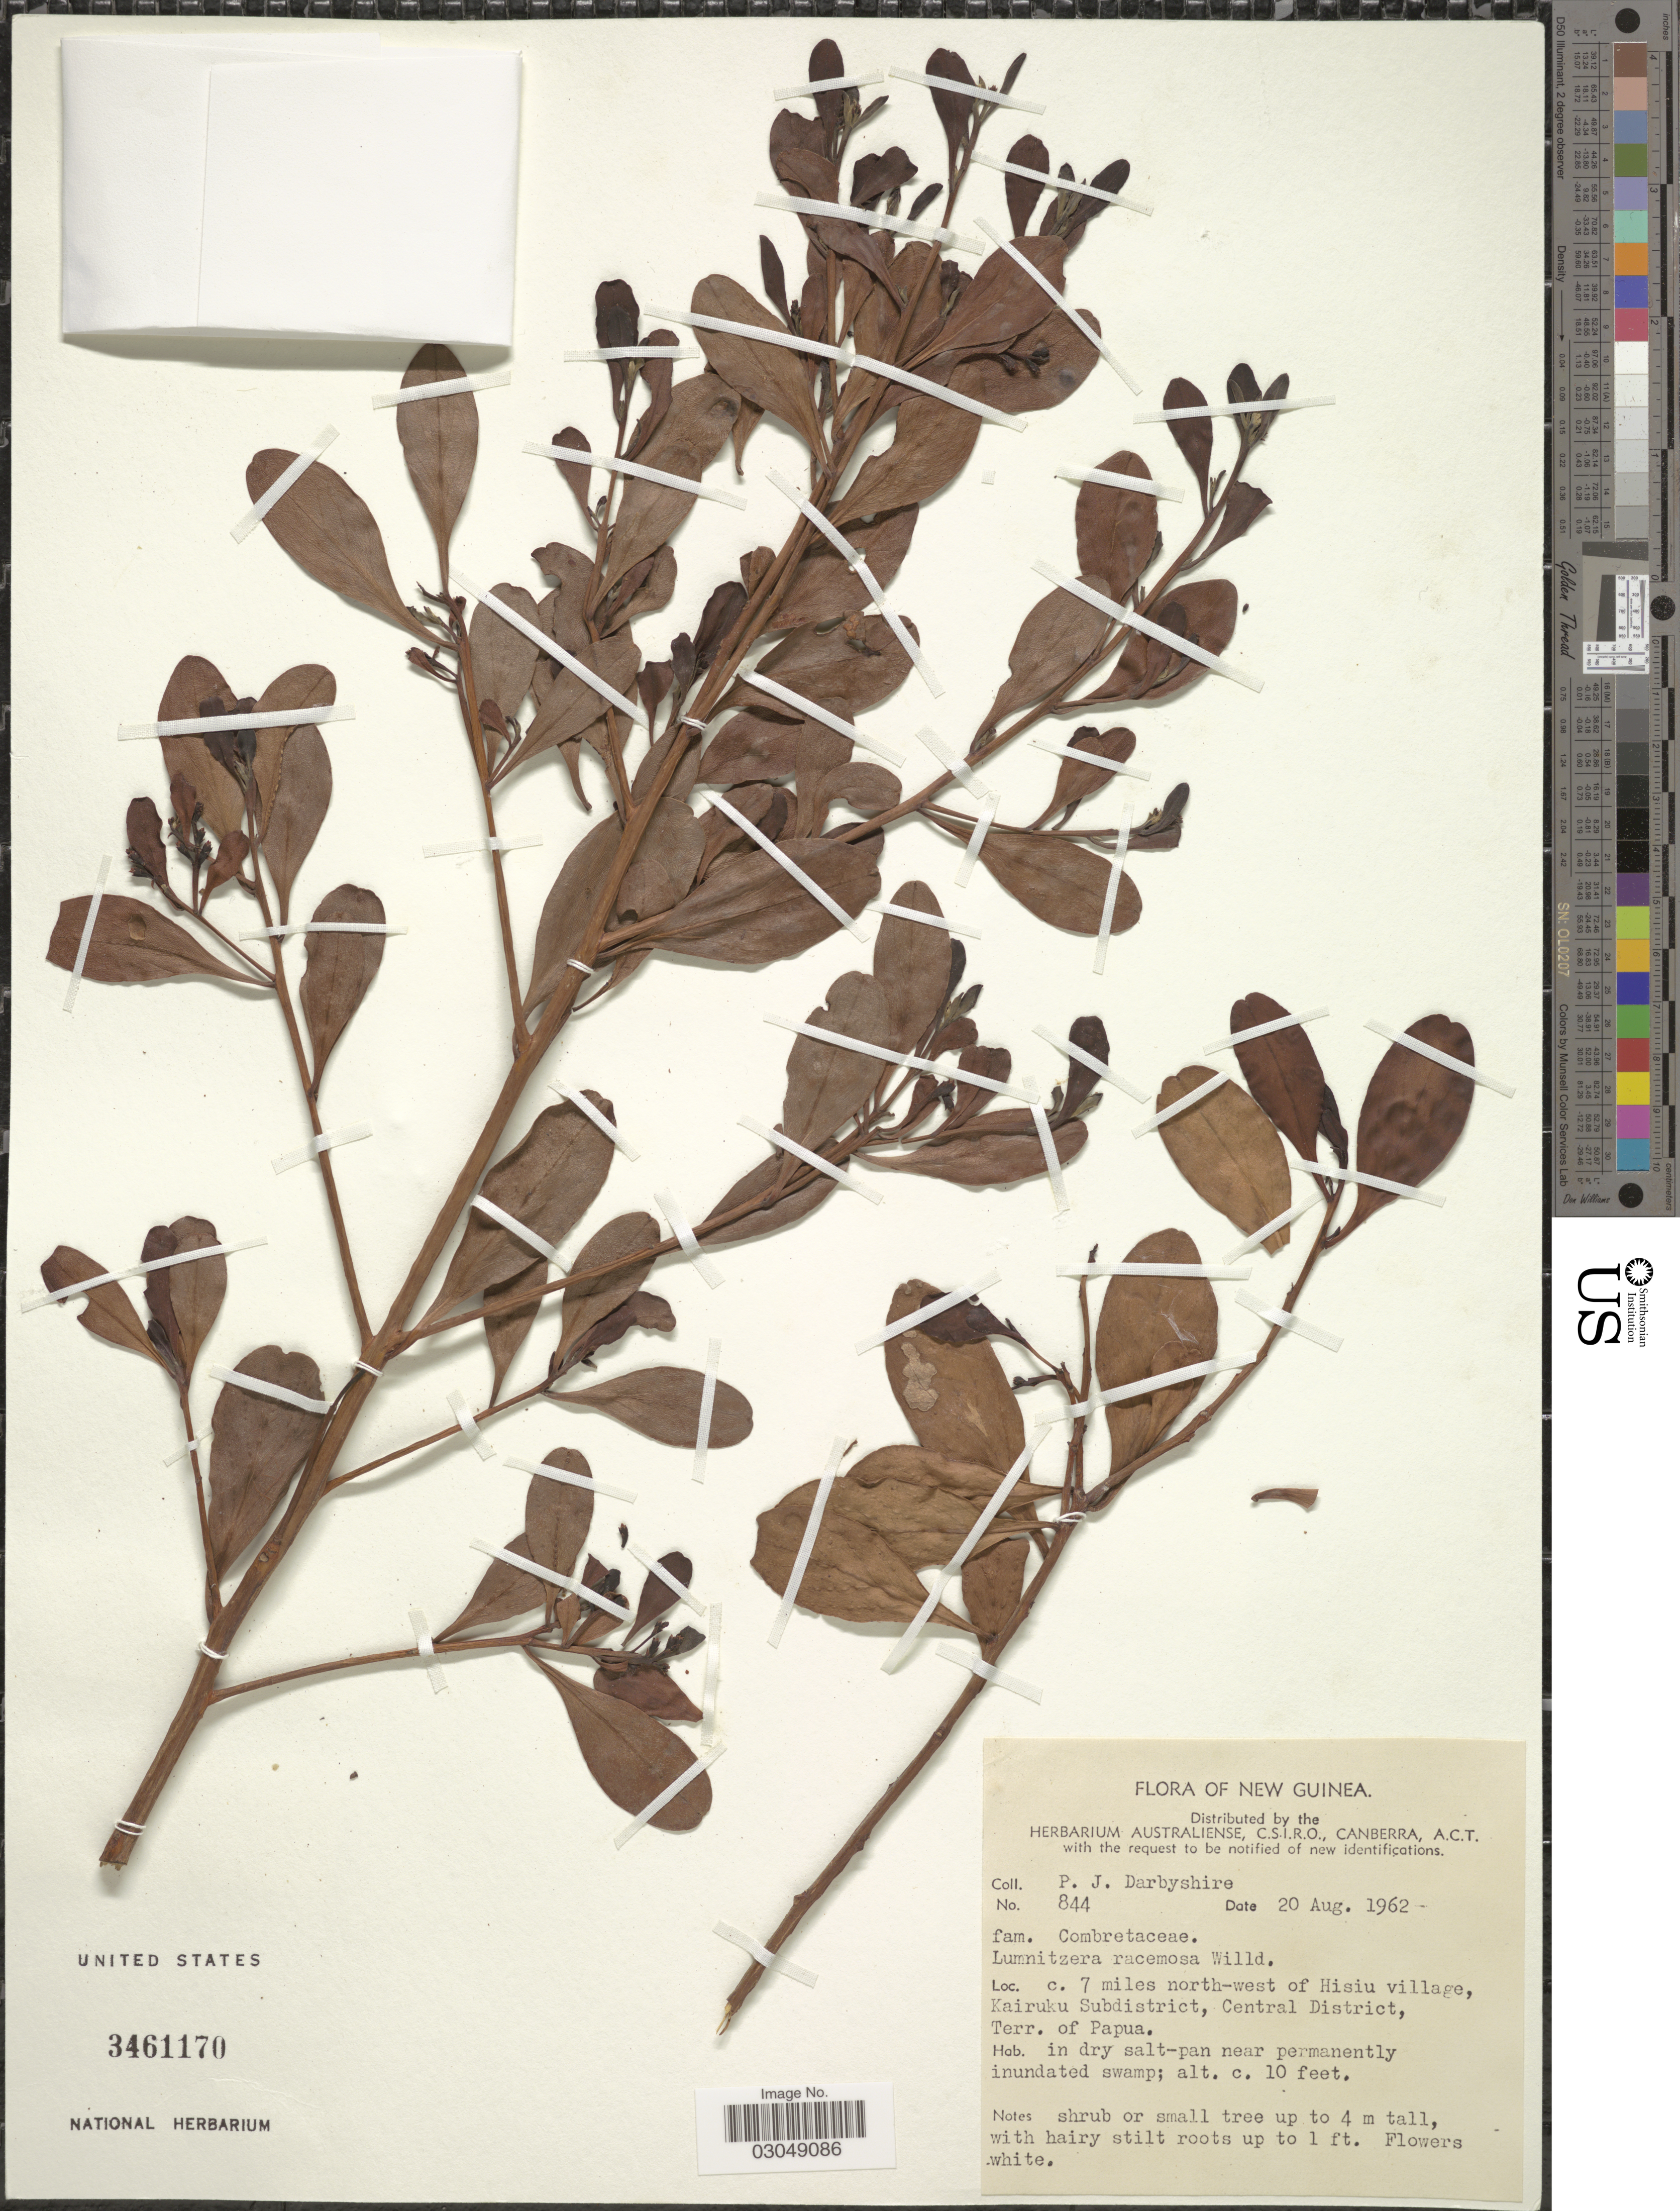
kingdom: Plantae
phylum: Tracheophyta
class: Magnoliopsida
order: Myrtales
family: Combretaceae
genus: Lumnitzera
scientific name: Lumnitzera racemosa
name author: Willd.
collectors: P. Darbyshire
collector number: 844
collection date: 1962-08-20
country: Papua New Guinea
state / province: Central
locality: New Guinea. C. 7 miles north-west of Hisiu village, Kairuku Subdistrict, Central District, Terr. of Papua.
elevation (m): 3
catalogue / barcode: US 3461170